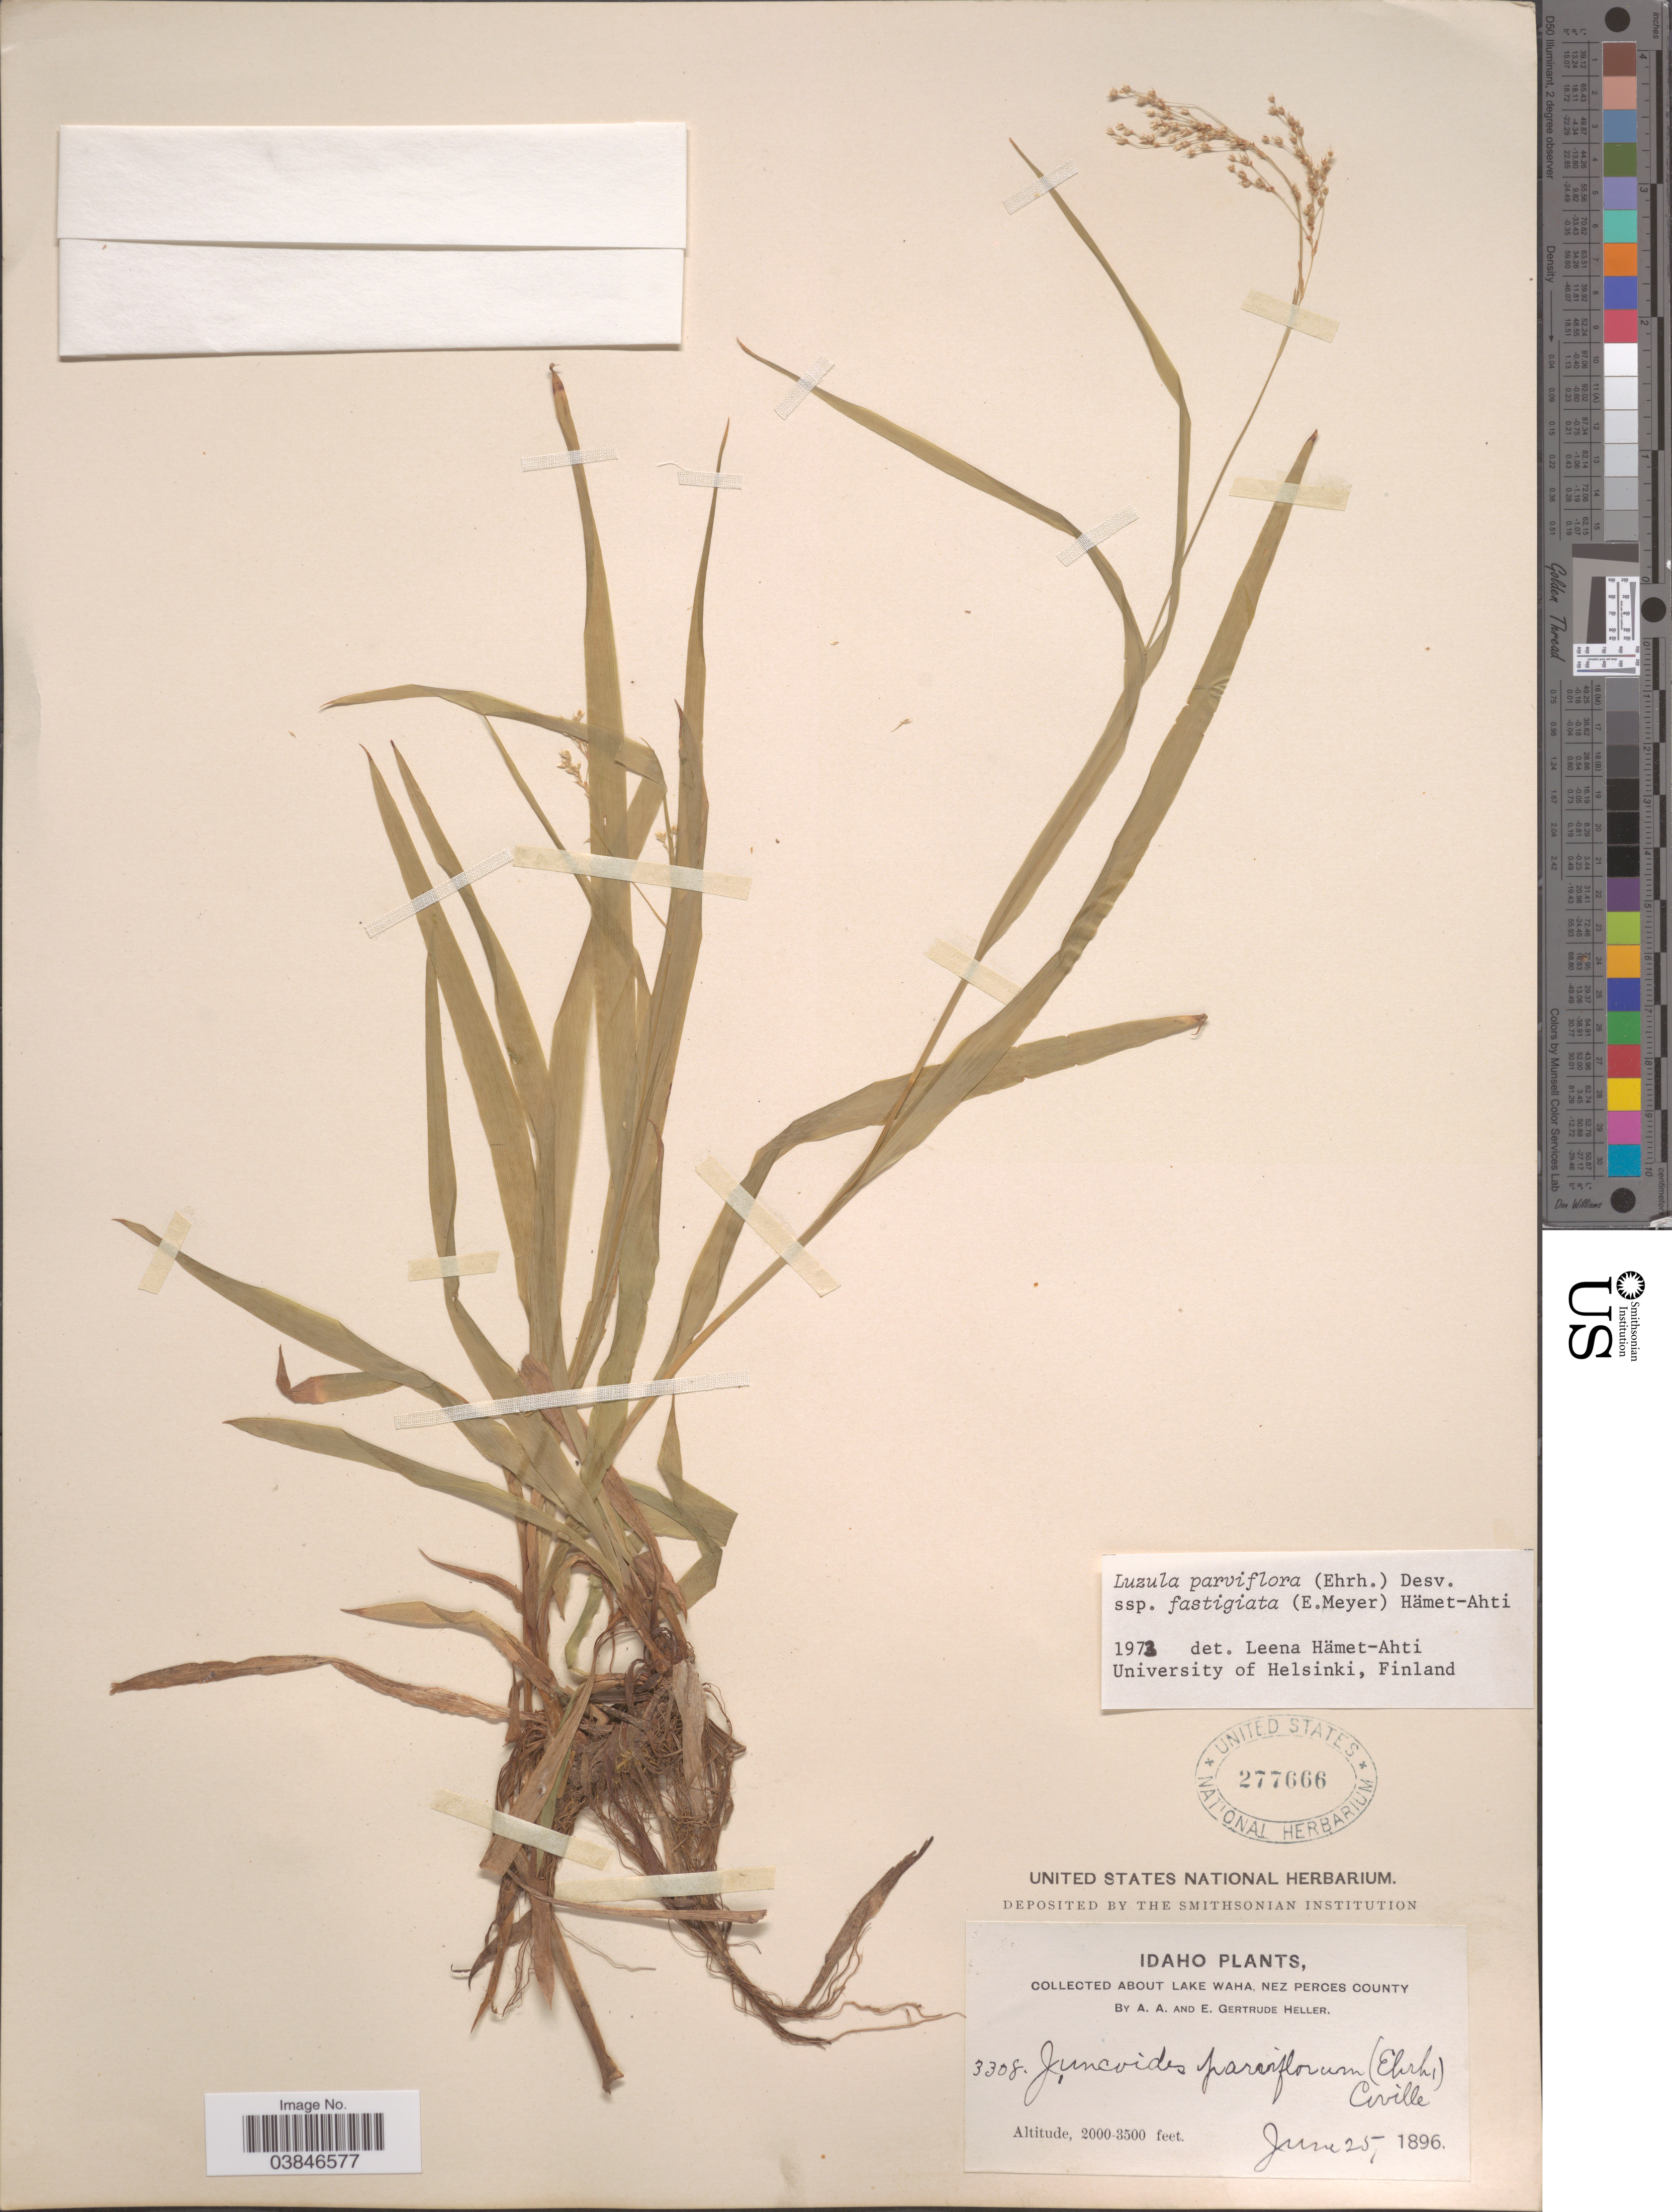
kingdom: Plantae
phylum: Tracheophyta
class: Liliopsida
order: Poales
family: Juncaceae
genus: Luzula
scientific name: Luzula parviflora subsp. fastigiata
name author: Buchenau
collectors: A. A. Heller & E. G. Heller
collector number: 3308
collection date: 1896-06-25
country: United States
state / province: Idaho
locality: About Lake Waha, Nez Perces County.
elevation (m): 610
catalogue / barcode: US 277666